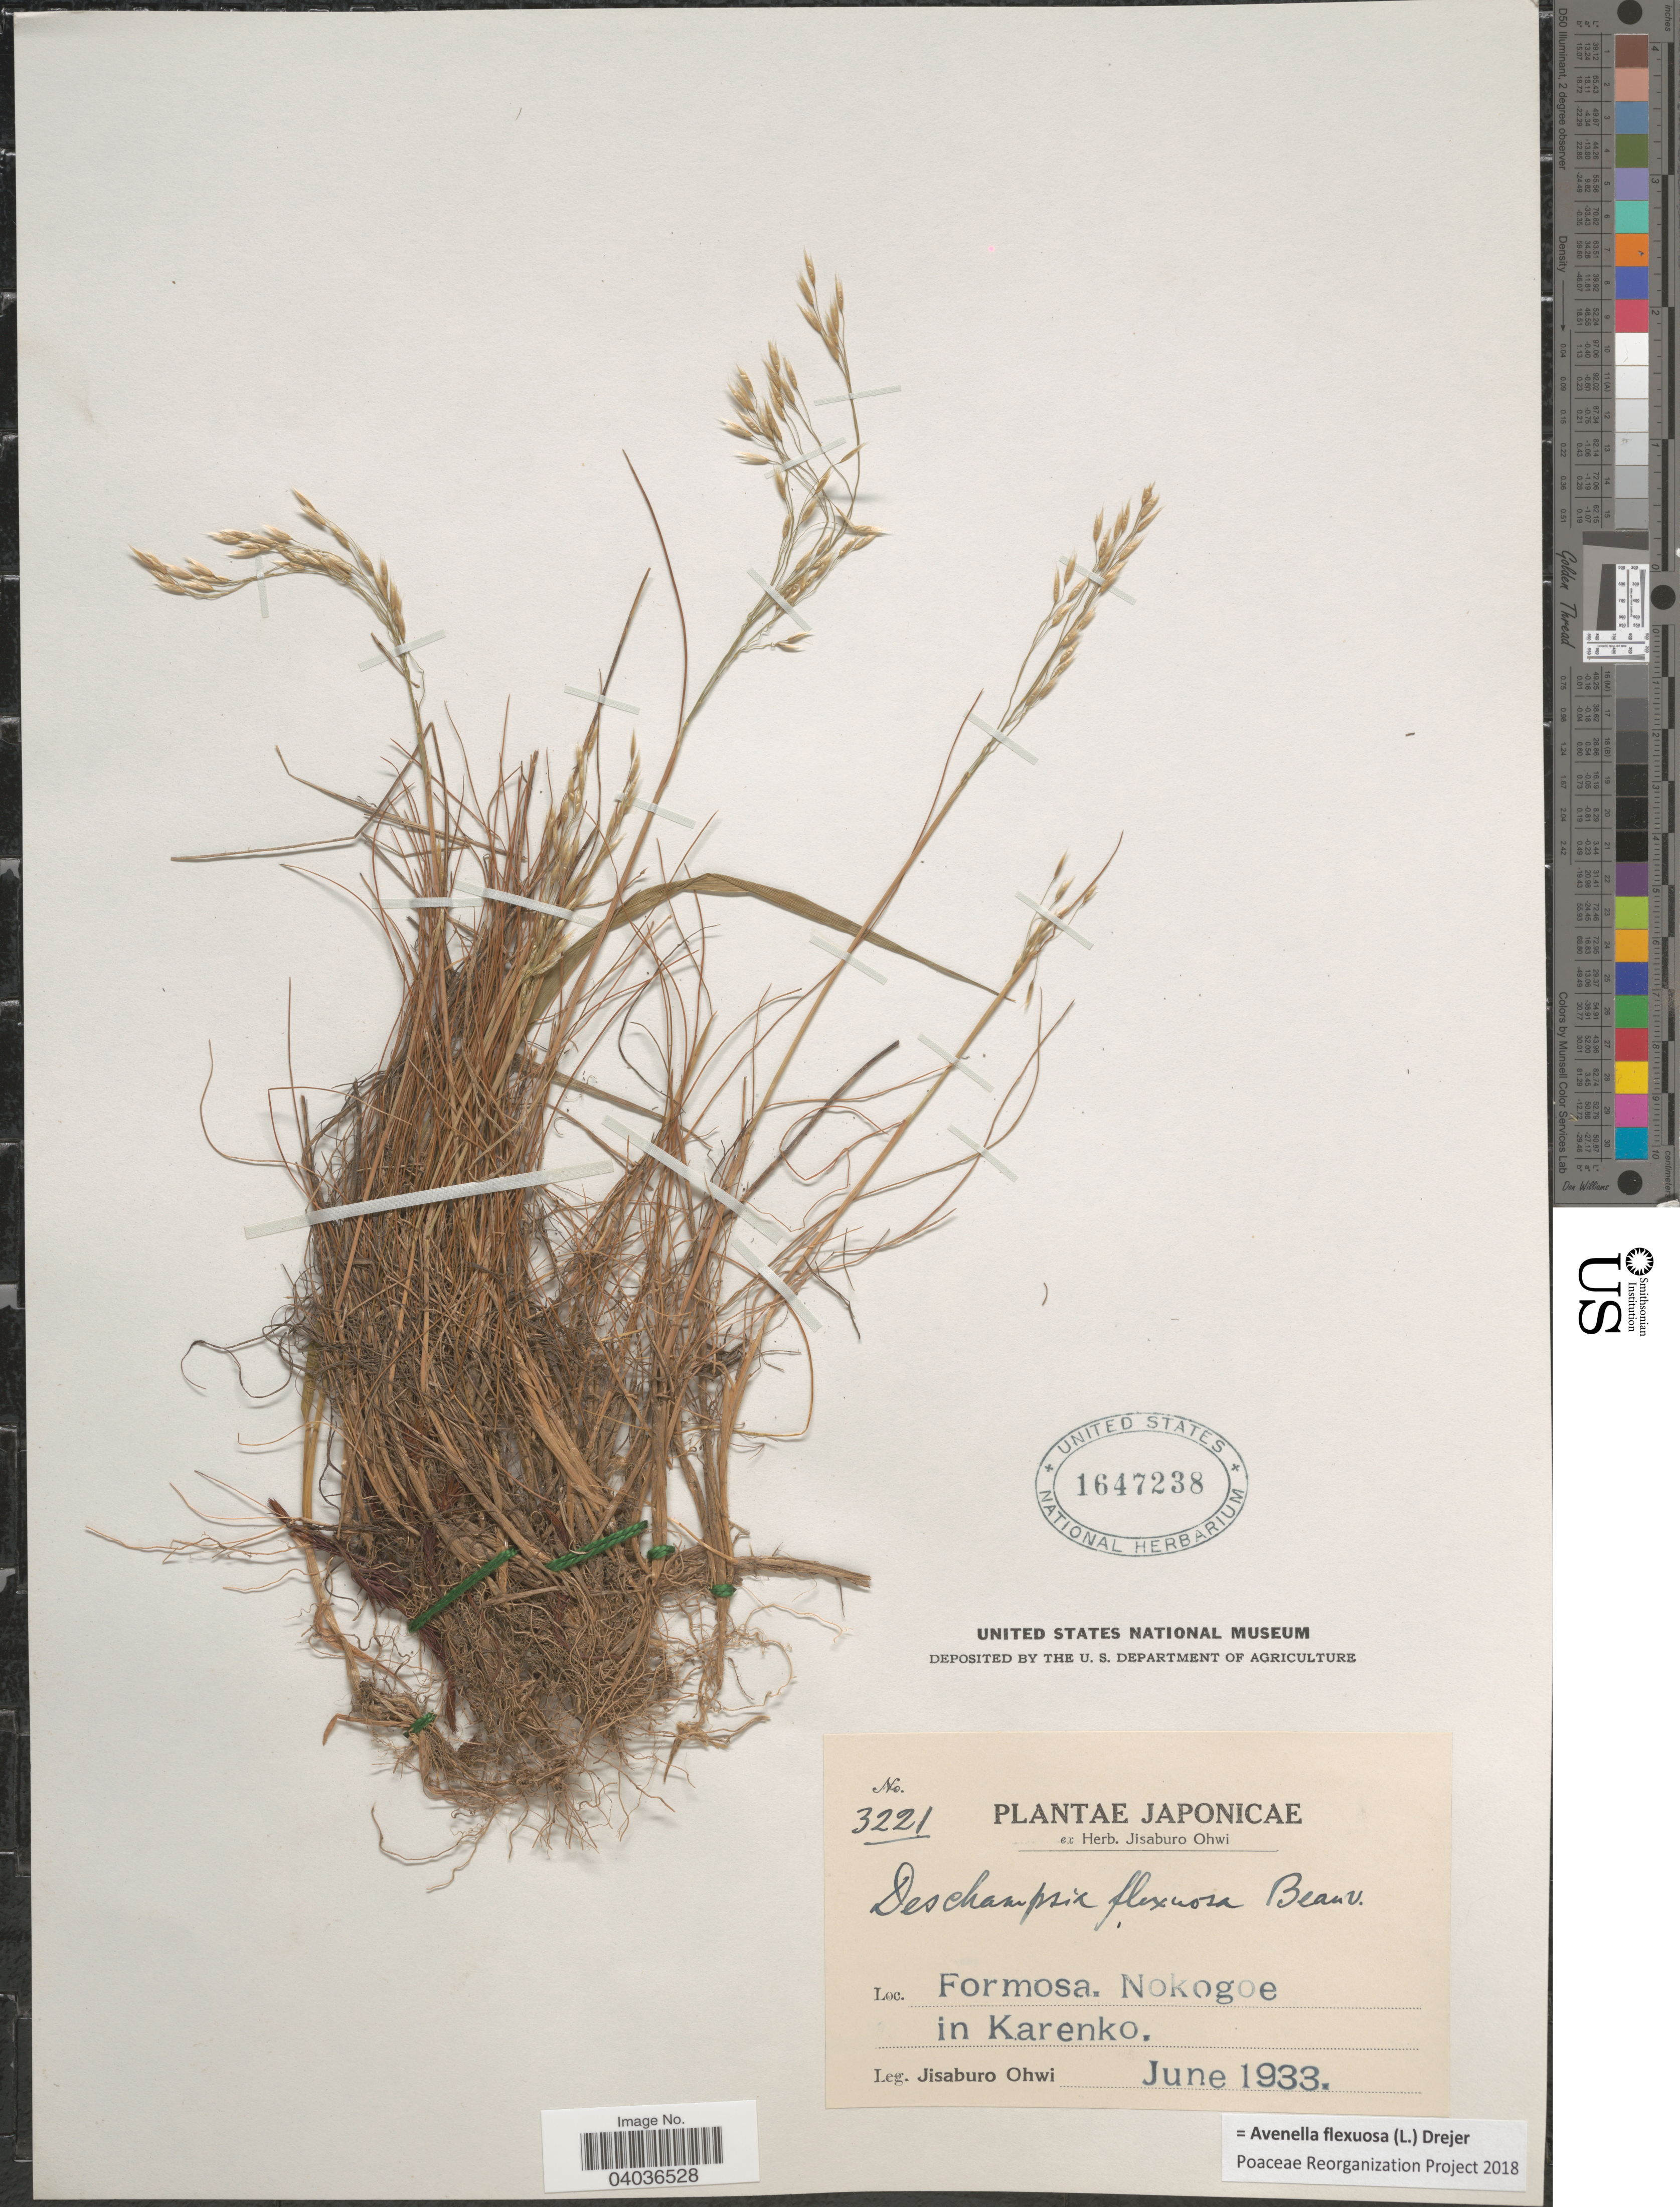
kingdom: Plantae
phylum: Tracheophyta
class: Liliopsida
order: Poales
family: Poaceae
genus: Avenella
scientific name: Avenella flexuosa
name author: (L.) Drejer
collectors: J. Ohwi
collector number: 3221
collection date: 1933-06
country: Taiwan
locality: Formosa. Nokogoe in Karenko.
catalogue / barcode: US 1647238